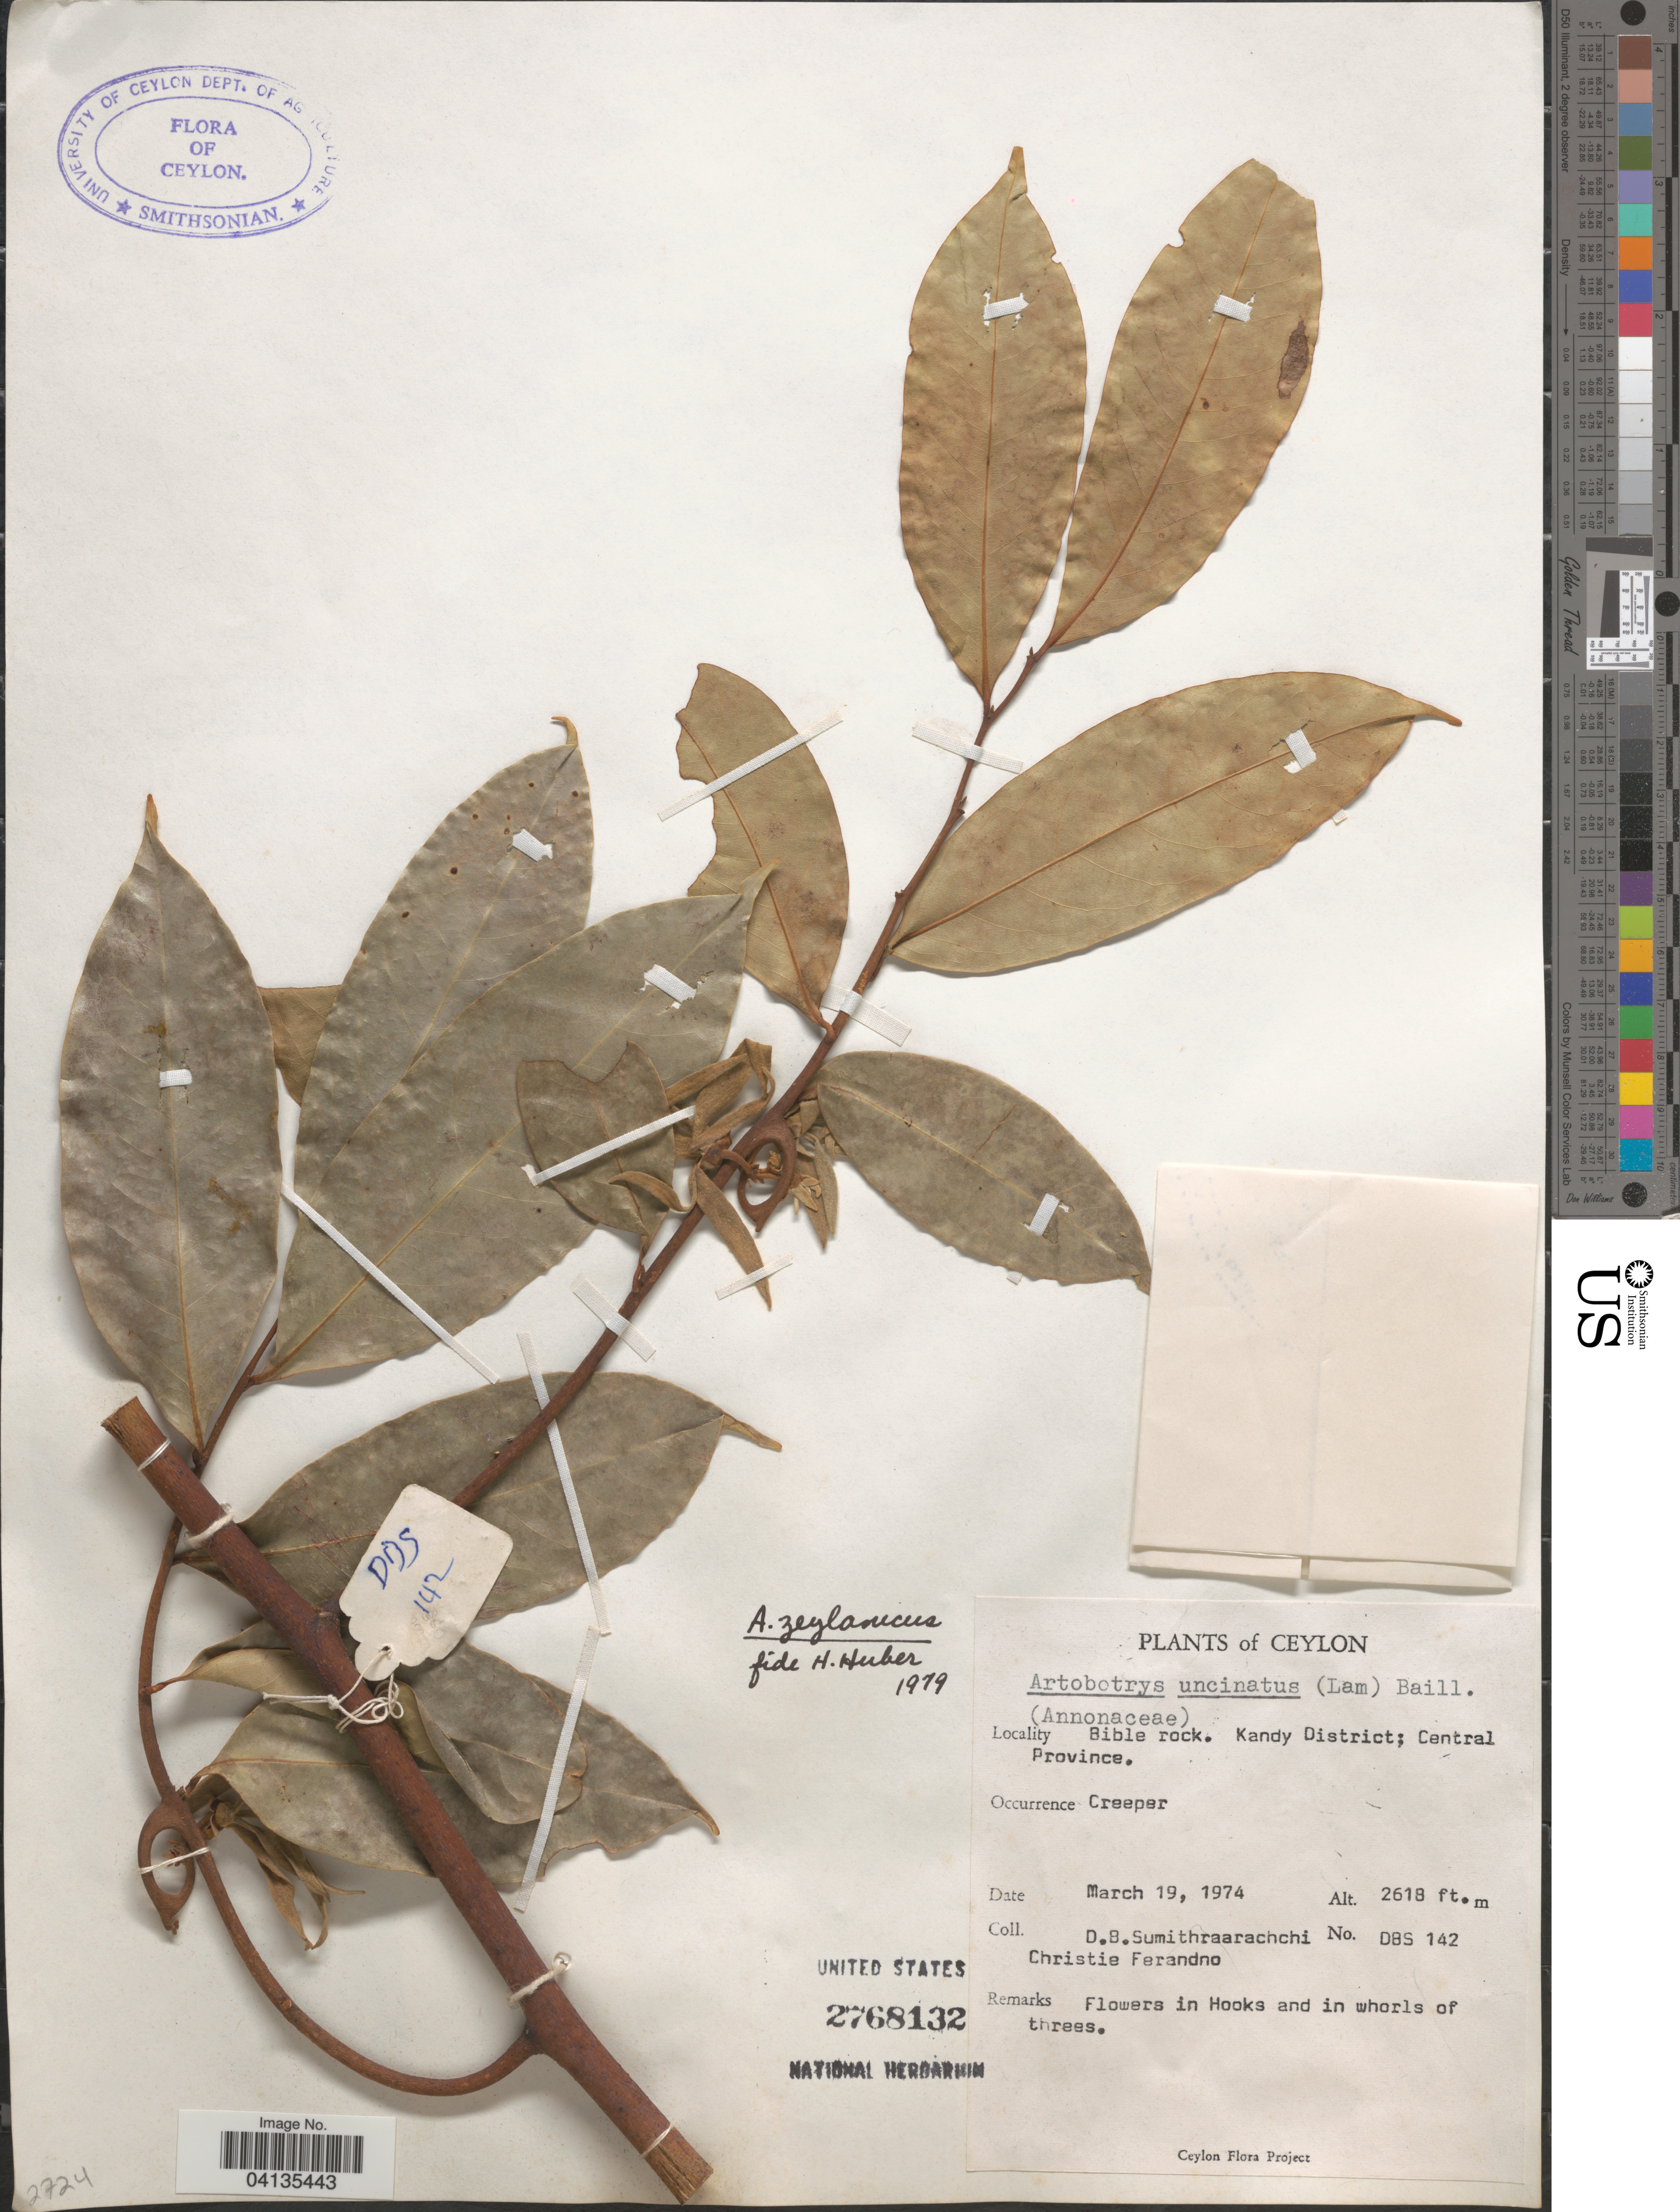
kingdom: Plantae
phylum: Tracheophyta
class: Magnoliopsida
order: Magnoliales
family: Annonaceae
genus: Artabotrys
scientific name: Artabotrys zeylanicus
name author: Hook. f. & Thomson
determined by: Huber, H.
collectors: D. B. Sumithraarachchi & C. Ferandno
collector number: DBS142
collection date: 1974-03-19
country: Israel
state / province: Central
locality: Ceylon. Bible rock. Kandy District.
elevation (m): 798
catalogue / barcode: US 2768132